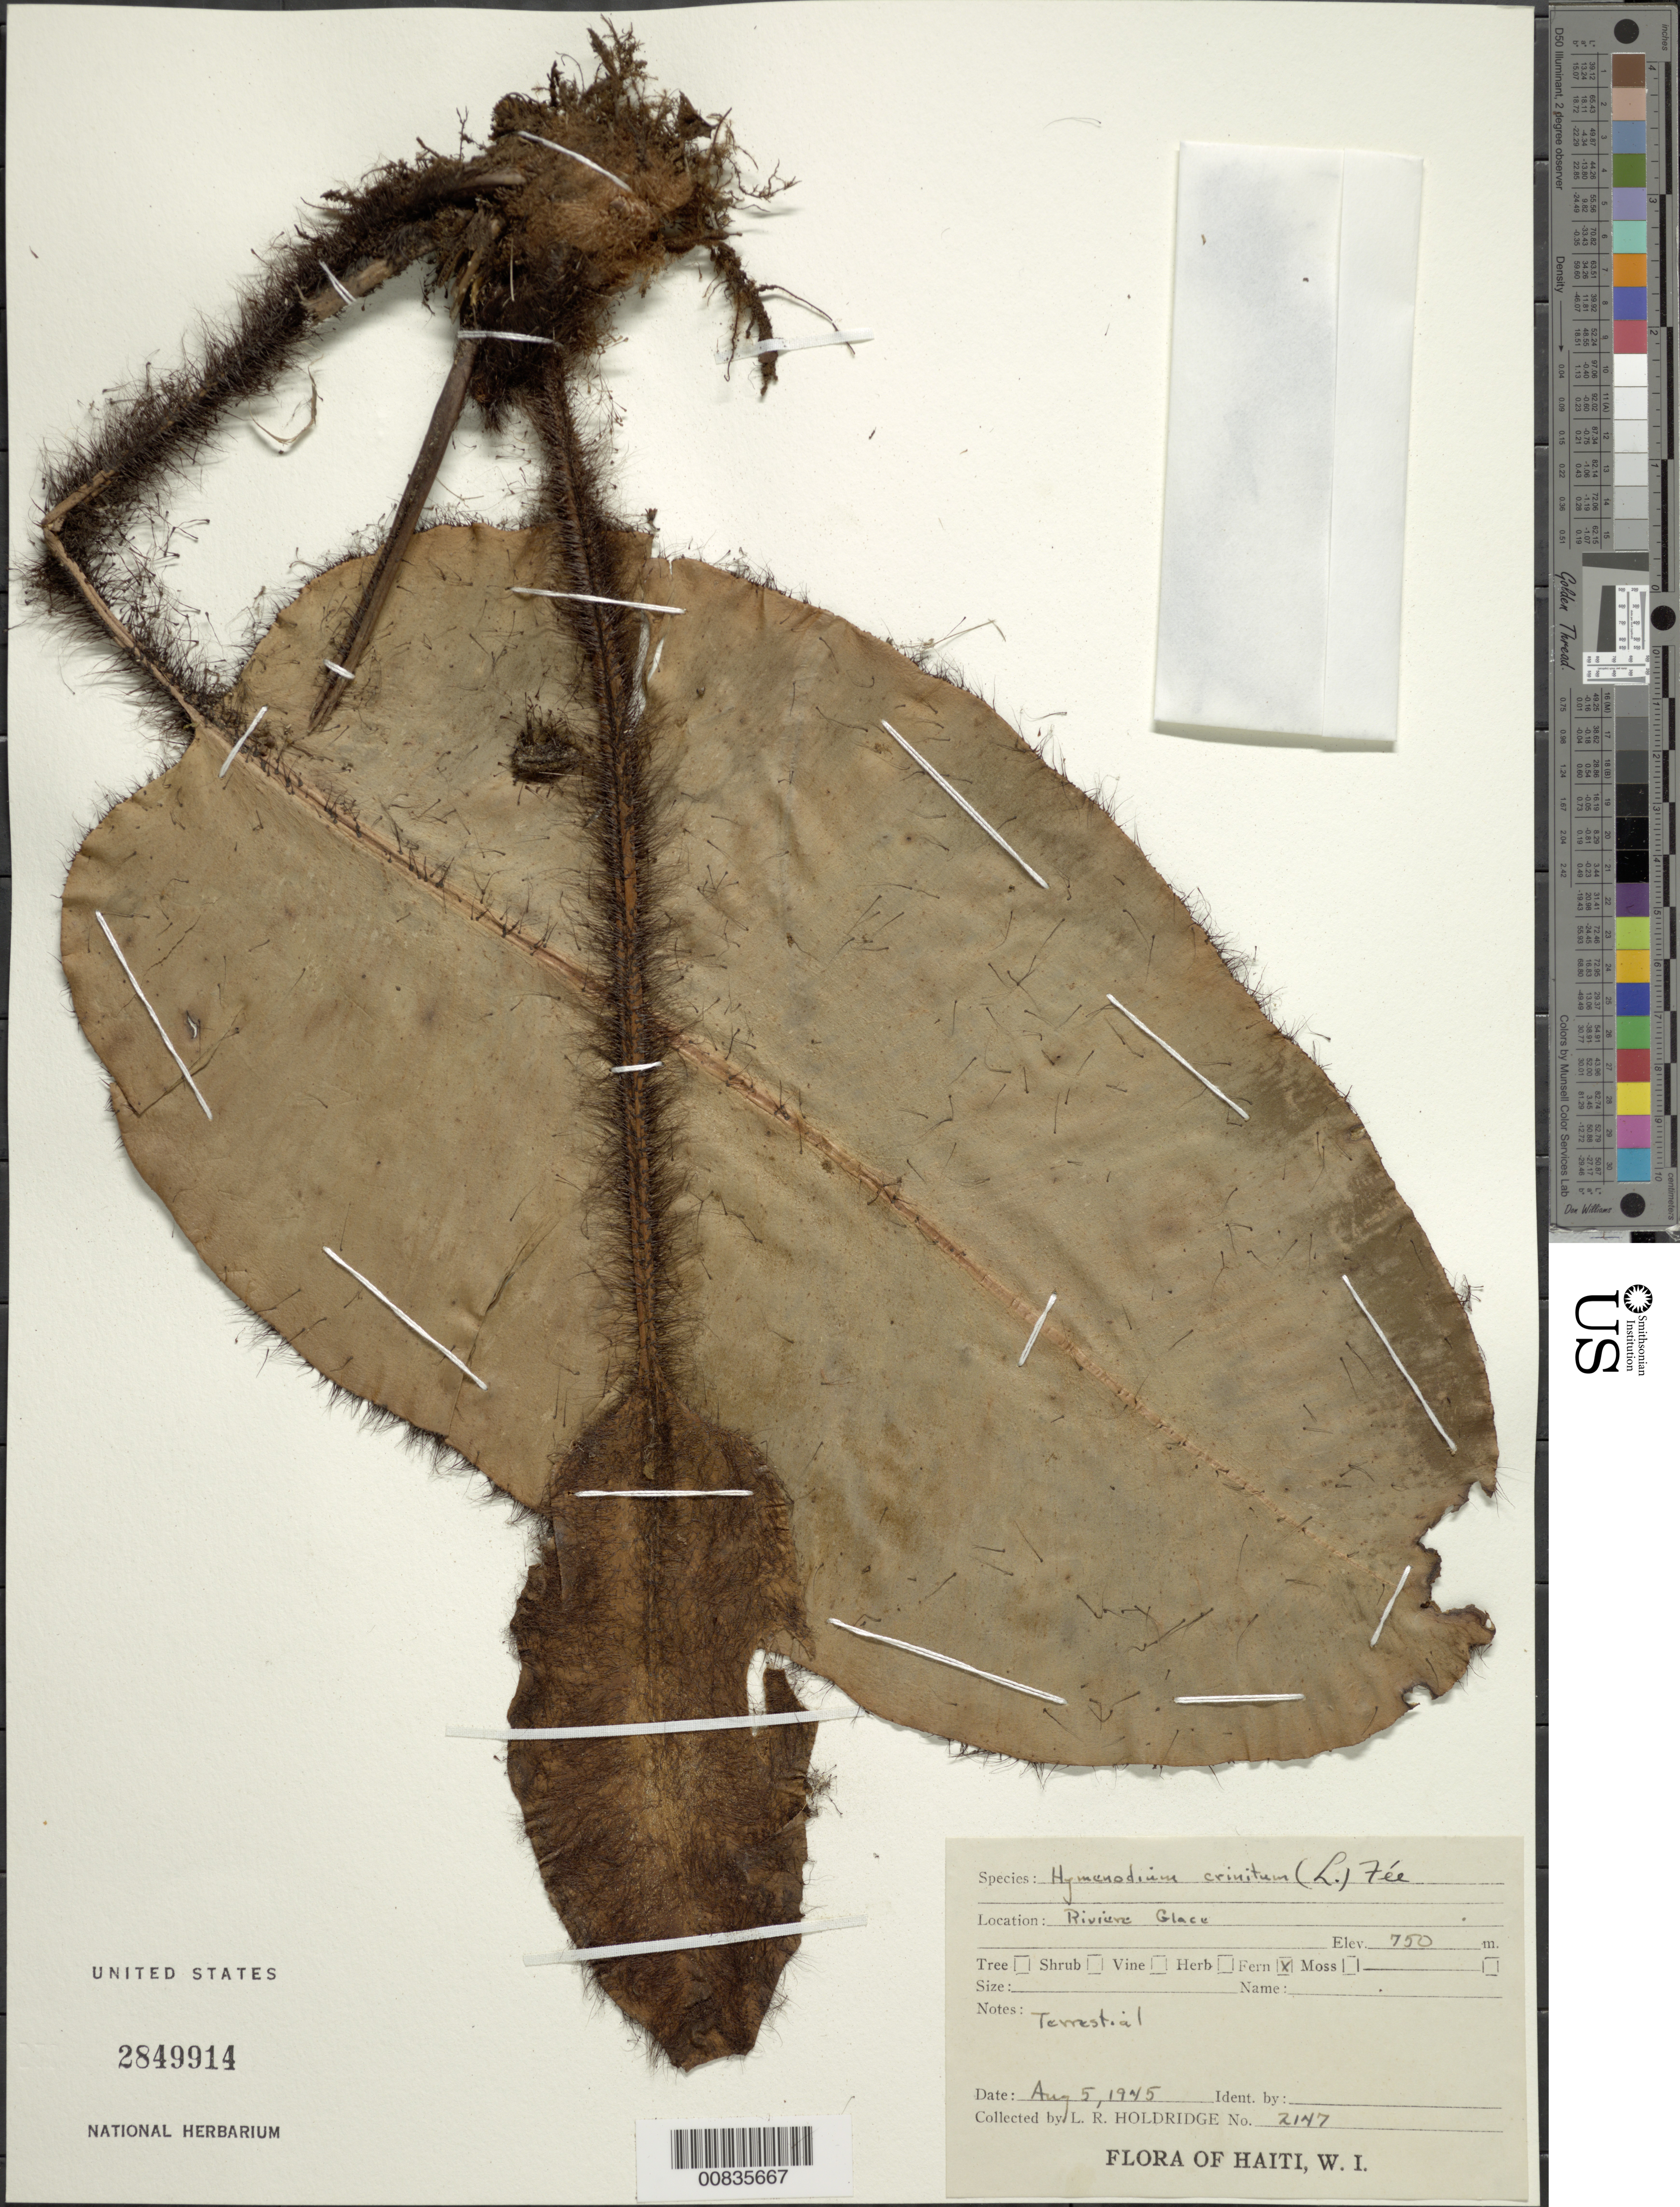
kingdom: Plantae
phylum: Tracheophyta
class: Polypodiopsida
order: Polypodiales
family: Dryopteridaceae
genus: Elaphoglossum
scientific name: Elaphoglossum crinitum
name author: (L.) Christ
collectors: L. Holdridge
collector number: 2147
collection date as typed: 05 Aug 1945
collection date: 1945-08-05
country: Haiti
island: Hispaniola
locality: Riv. Glace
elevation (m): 750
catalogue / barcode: US 2849914